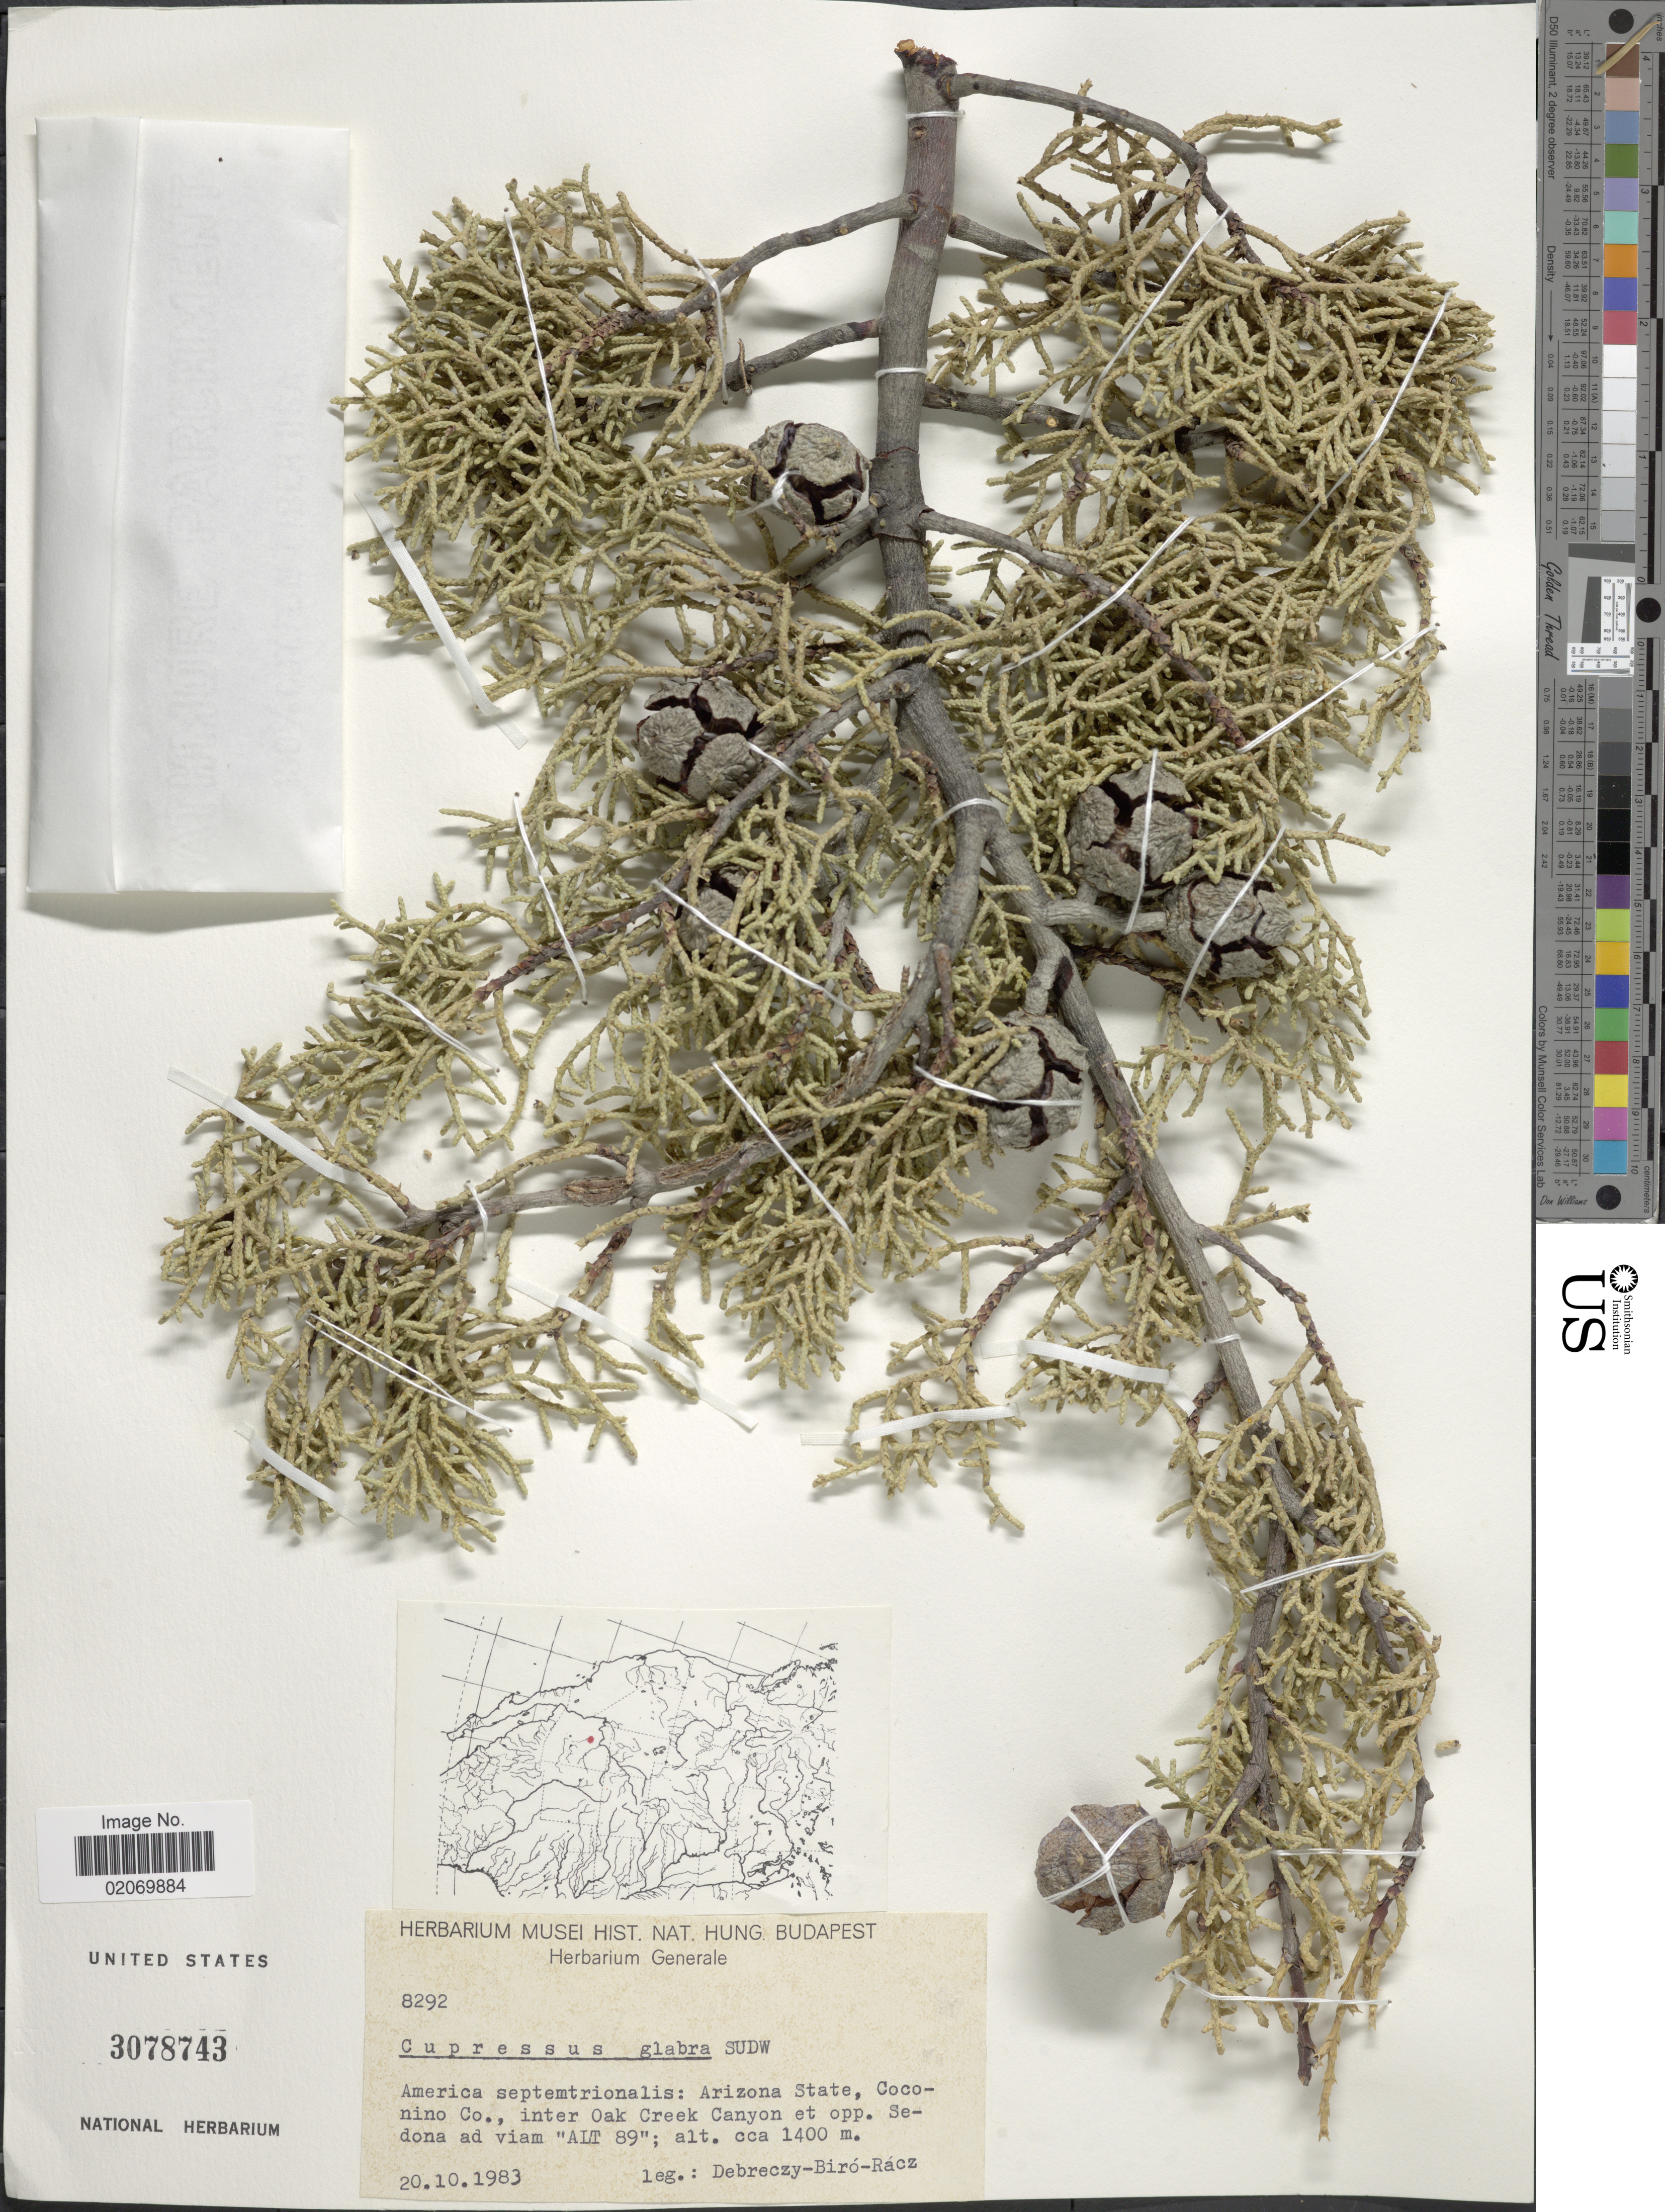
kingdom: Plantae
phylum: Tracheophyta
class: Pinopsida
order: Pinales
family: Cupressaceae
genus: Hesperocyparis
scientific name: Hesperocyparis glabra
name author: (Sudw.) Bartel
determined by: (US) Smithsonian Institution - National Museum of Natural History - Department of Botany (UNITED STATES)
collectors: Debreczy, Biro & Rácz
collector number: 8292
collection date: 1983-10-20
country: United States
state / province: Arizona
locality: America septemtrionalis, Coconino Co., inter Oak Creek Canyon et opp. Sedona ad viam ALT 89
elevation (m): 1400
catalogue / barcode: US 3078743